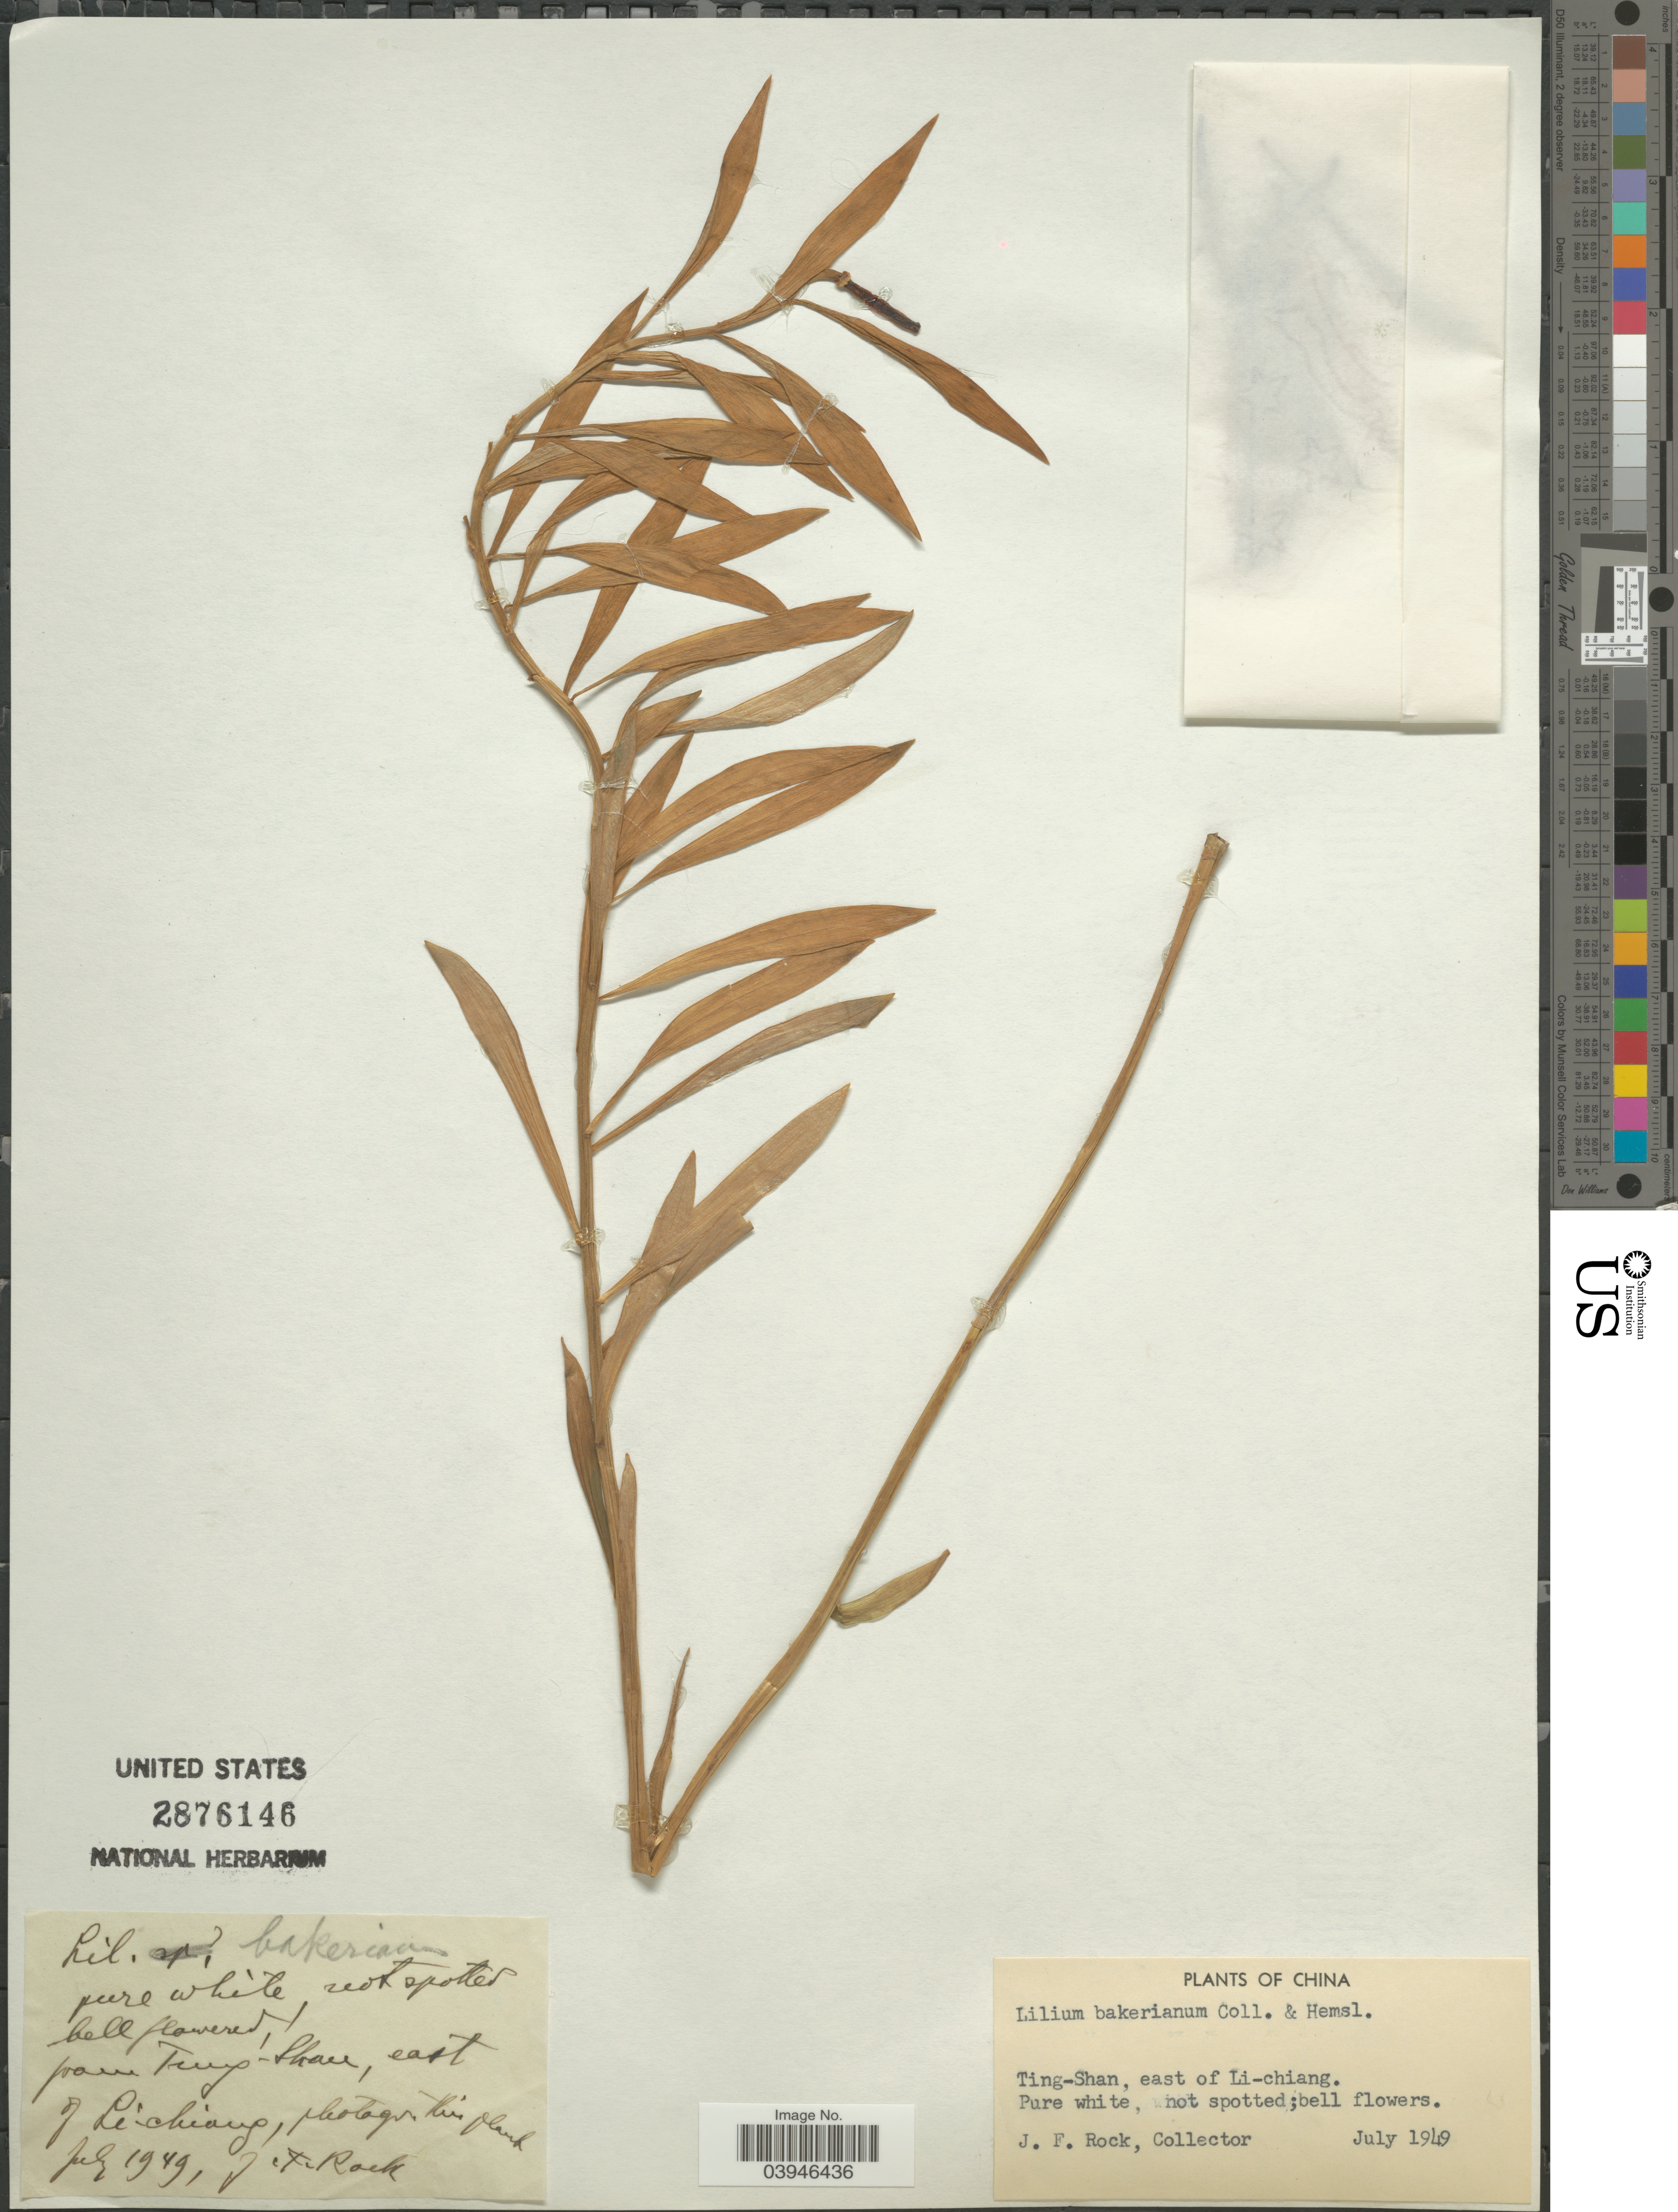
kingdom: Plantae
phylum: Tracheophyta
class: Liliopsida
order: Liliales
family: Liliaceae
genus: Lilium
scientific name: Lilium bakerianum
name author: Collett & Hemsl.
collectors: J. Rock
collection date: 1949-07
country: China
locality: Ting-Shan, east of Li-chiang.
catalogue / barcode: US 2876146